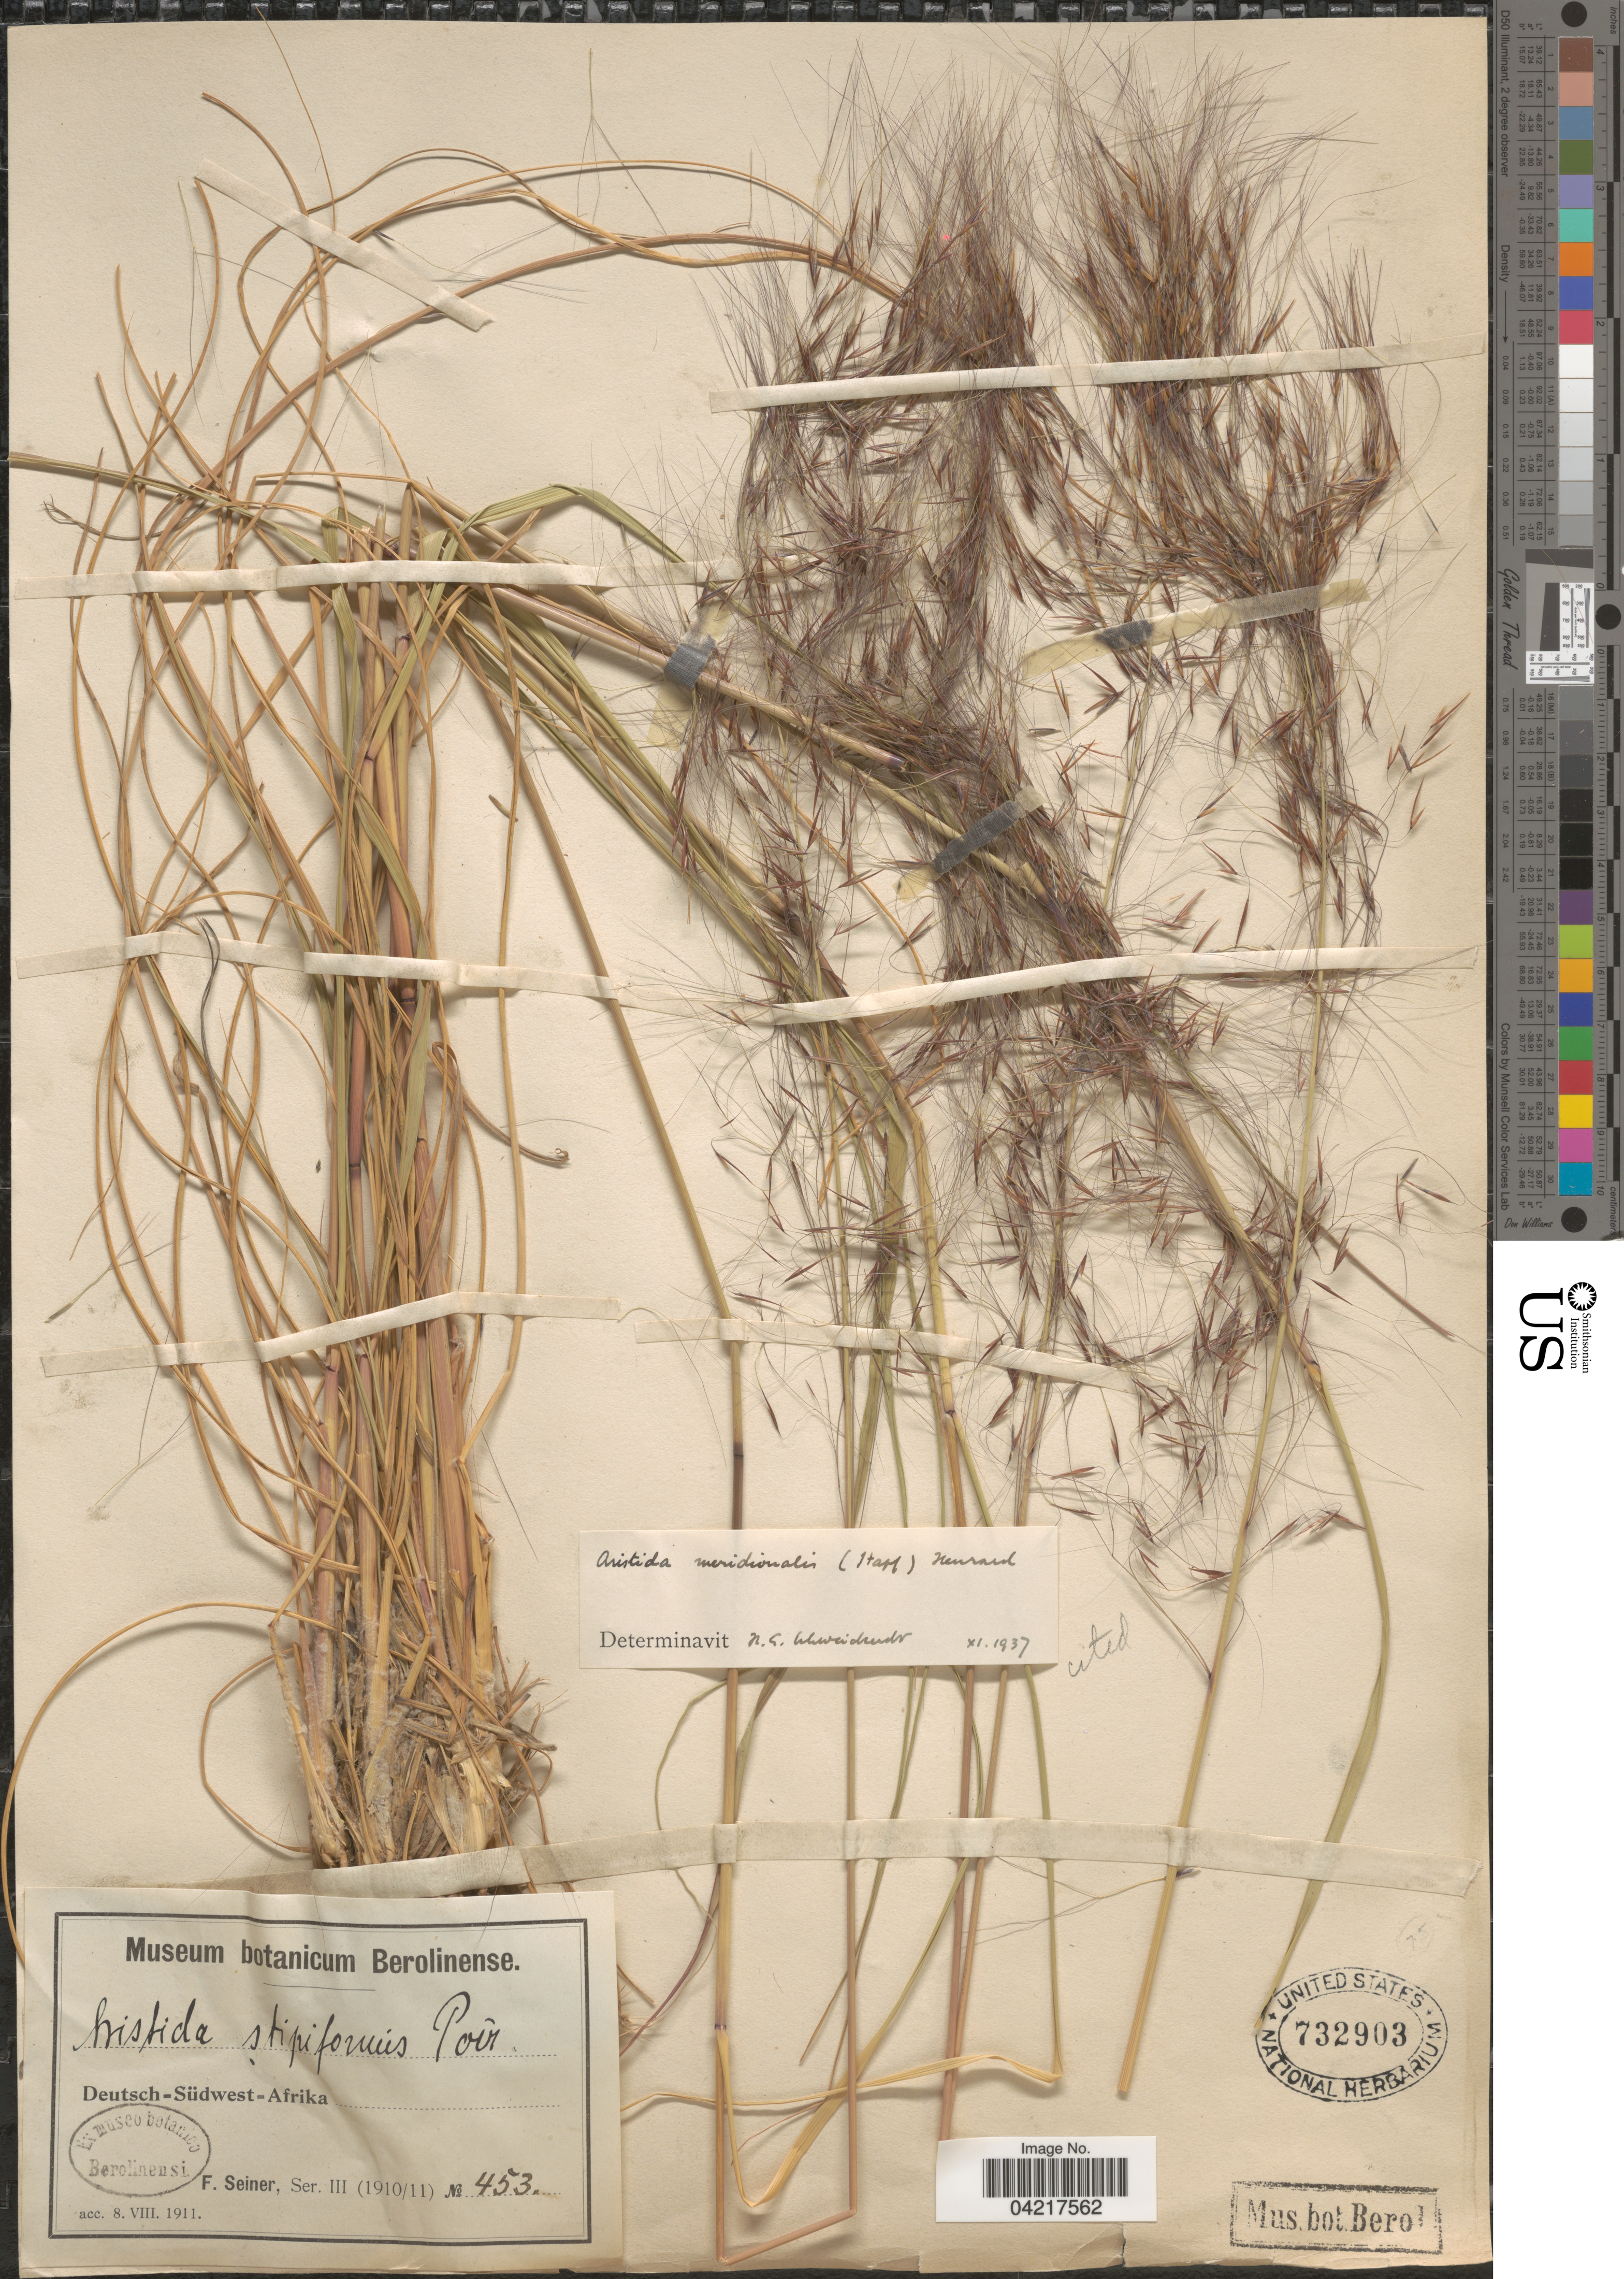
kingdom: Plantae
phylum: Tracheophyta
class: Liliopsida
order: Poales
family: Poaceae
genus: Aristida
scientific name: Aristida meridionalis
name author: Henr.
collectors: F. Seiner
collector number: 453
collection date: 1910/1911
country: Namibia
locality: Deutch-Südwest-Afrika.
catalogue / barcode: US 732903